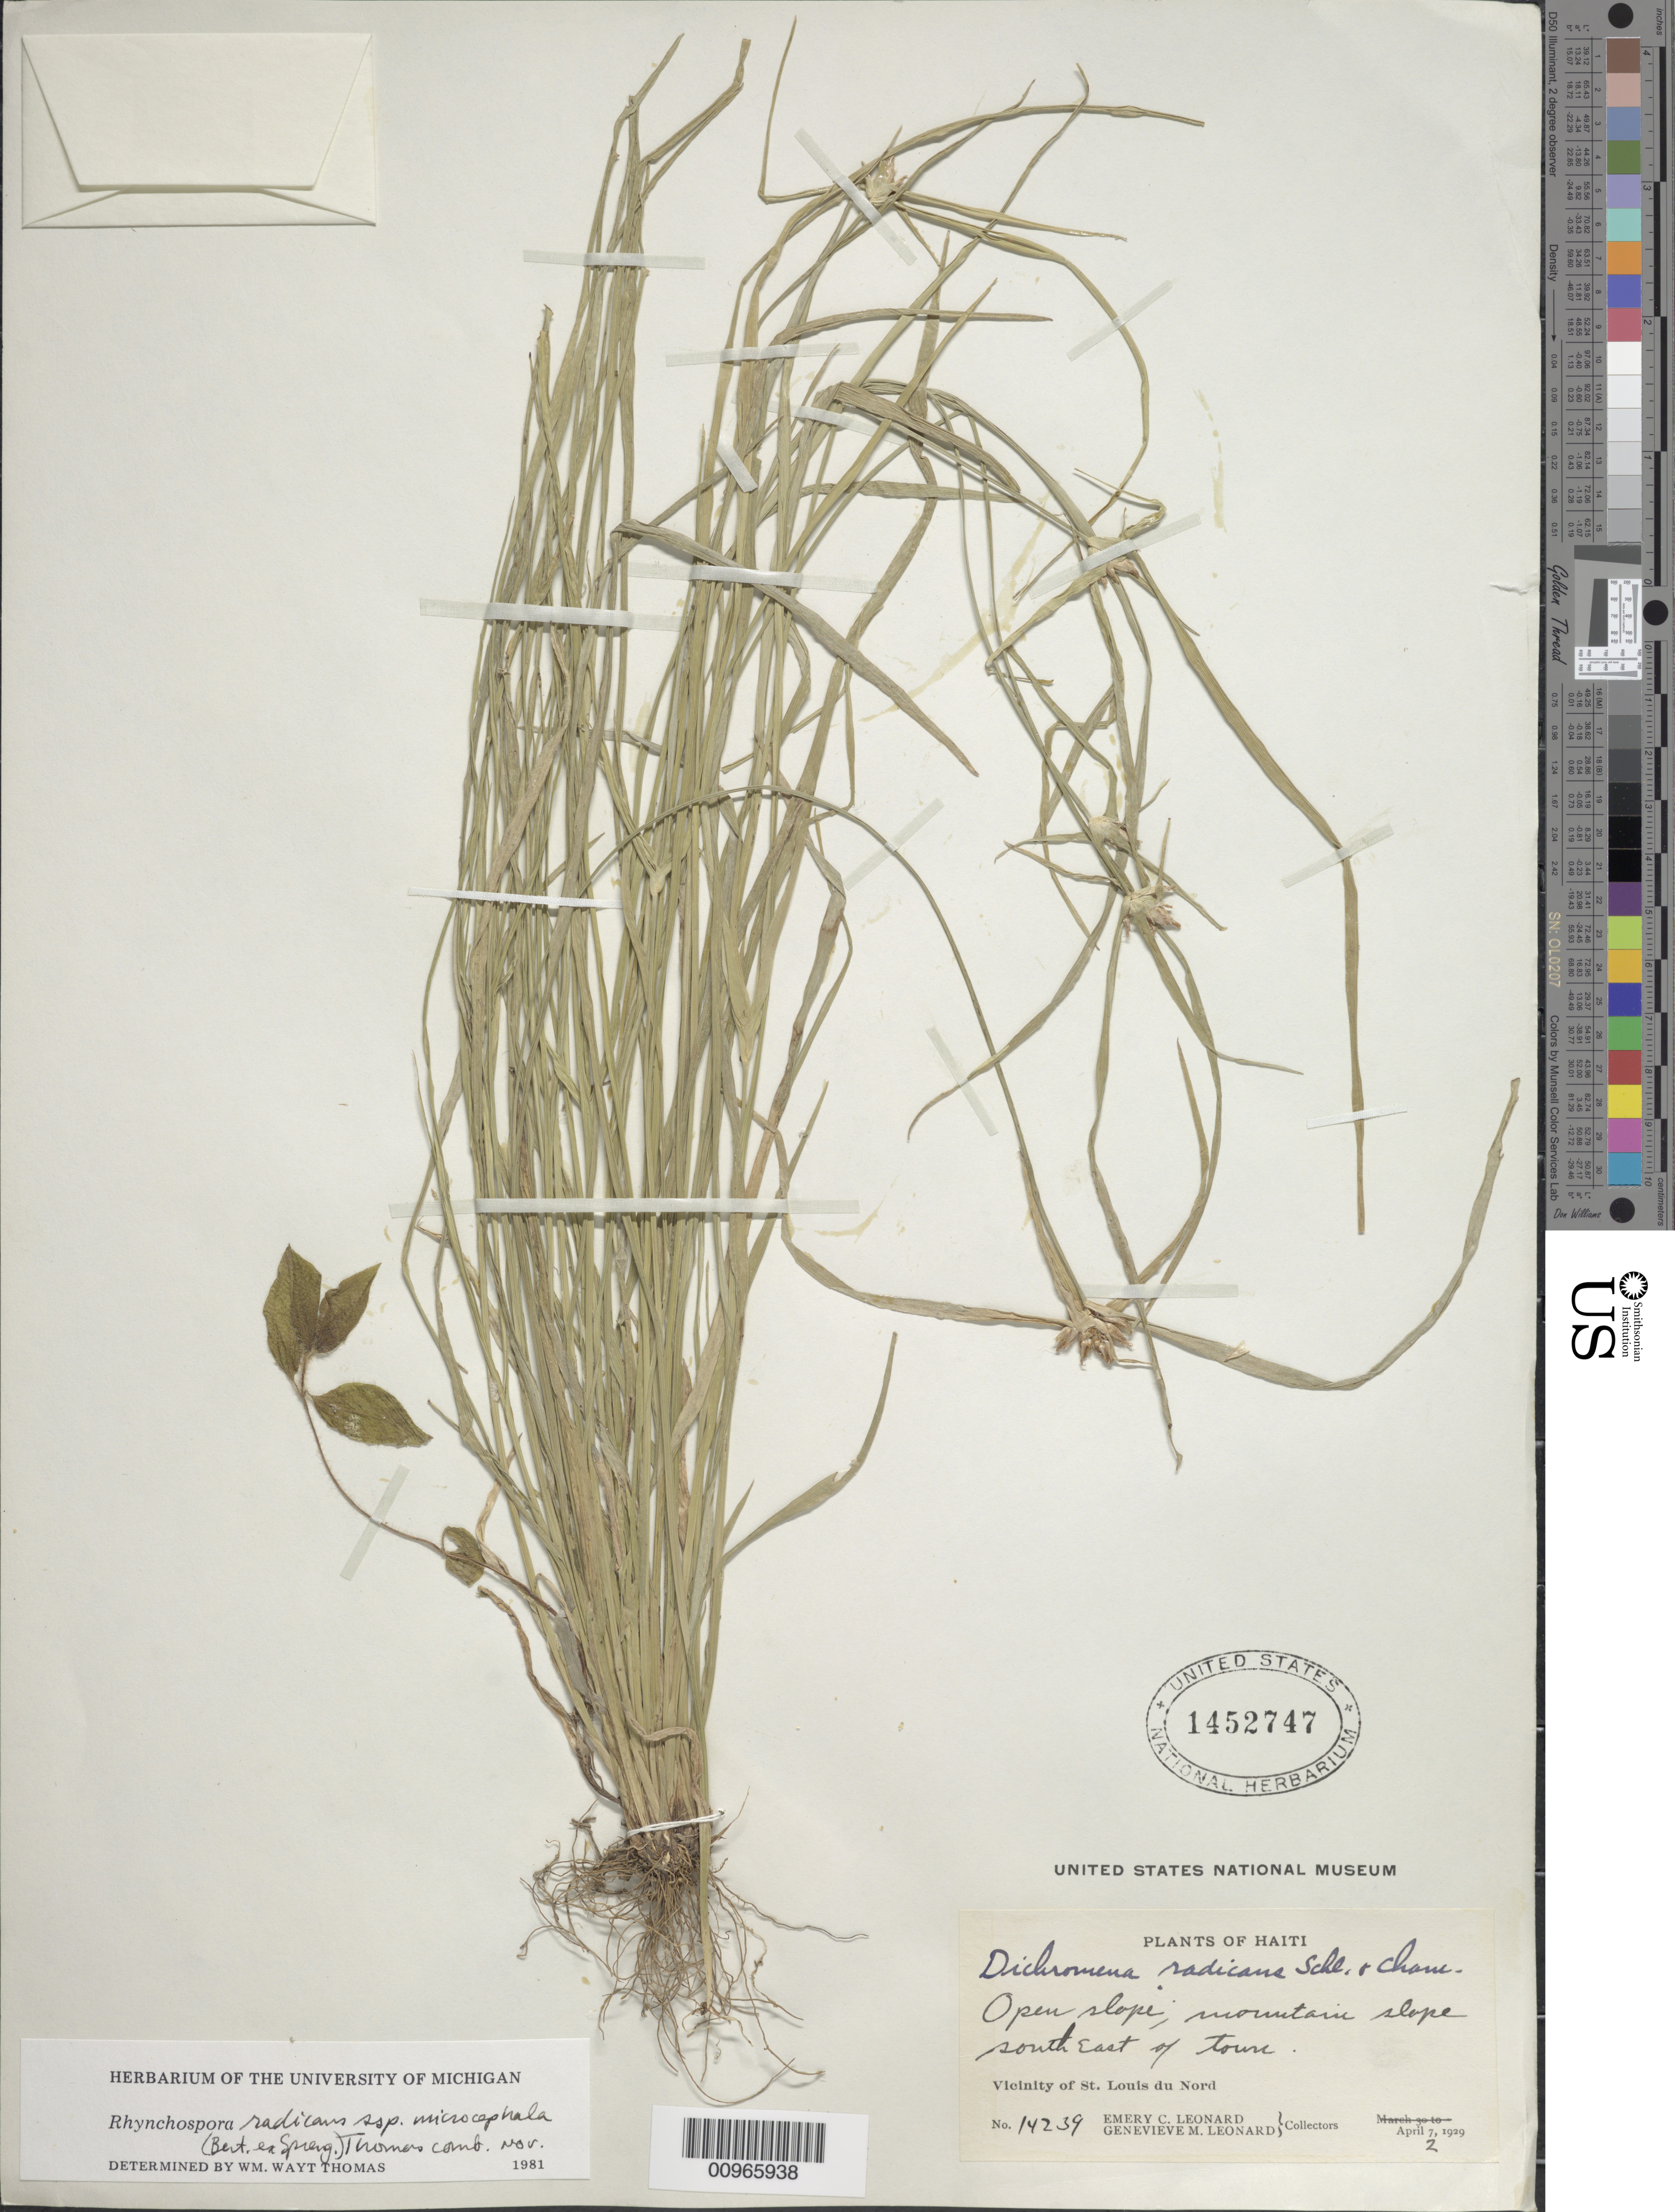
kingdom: Plantae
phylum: Tracheophyta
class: Liliopsida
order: Poales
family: Cyperaceae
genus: Rhynchospora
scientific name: Rhynchospora radicans subsp. microcephala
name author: (Bertero ex Spreng.) W.W. Thomas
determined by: Thomas, W. W., (NY), New York Botanical Garden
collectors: E. C. Leonard & G. M. Leonard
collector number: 14239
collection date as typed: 02 Apr 1929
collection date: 1929-04-02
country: Haiti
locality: Vicinity of St. Louis du Nord, mountain slope SE of town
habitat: Open mountain slope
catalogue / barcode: US 1452747